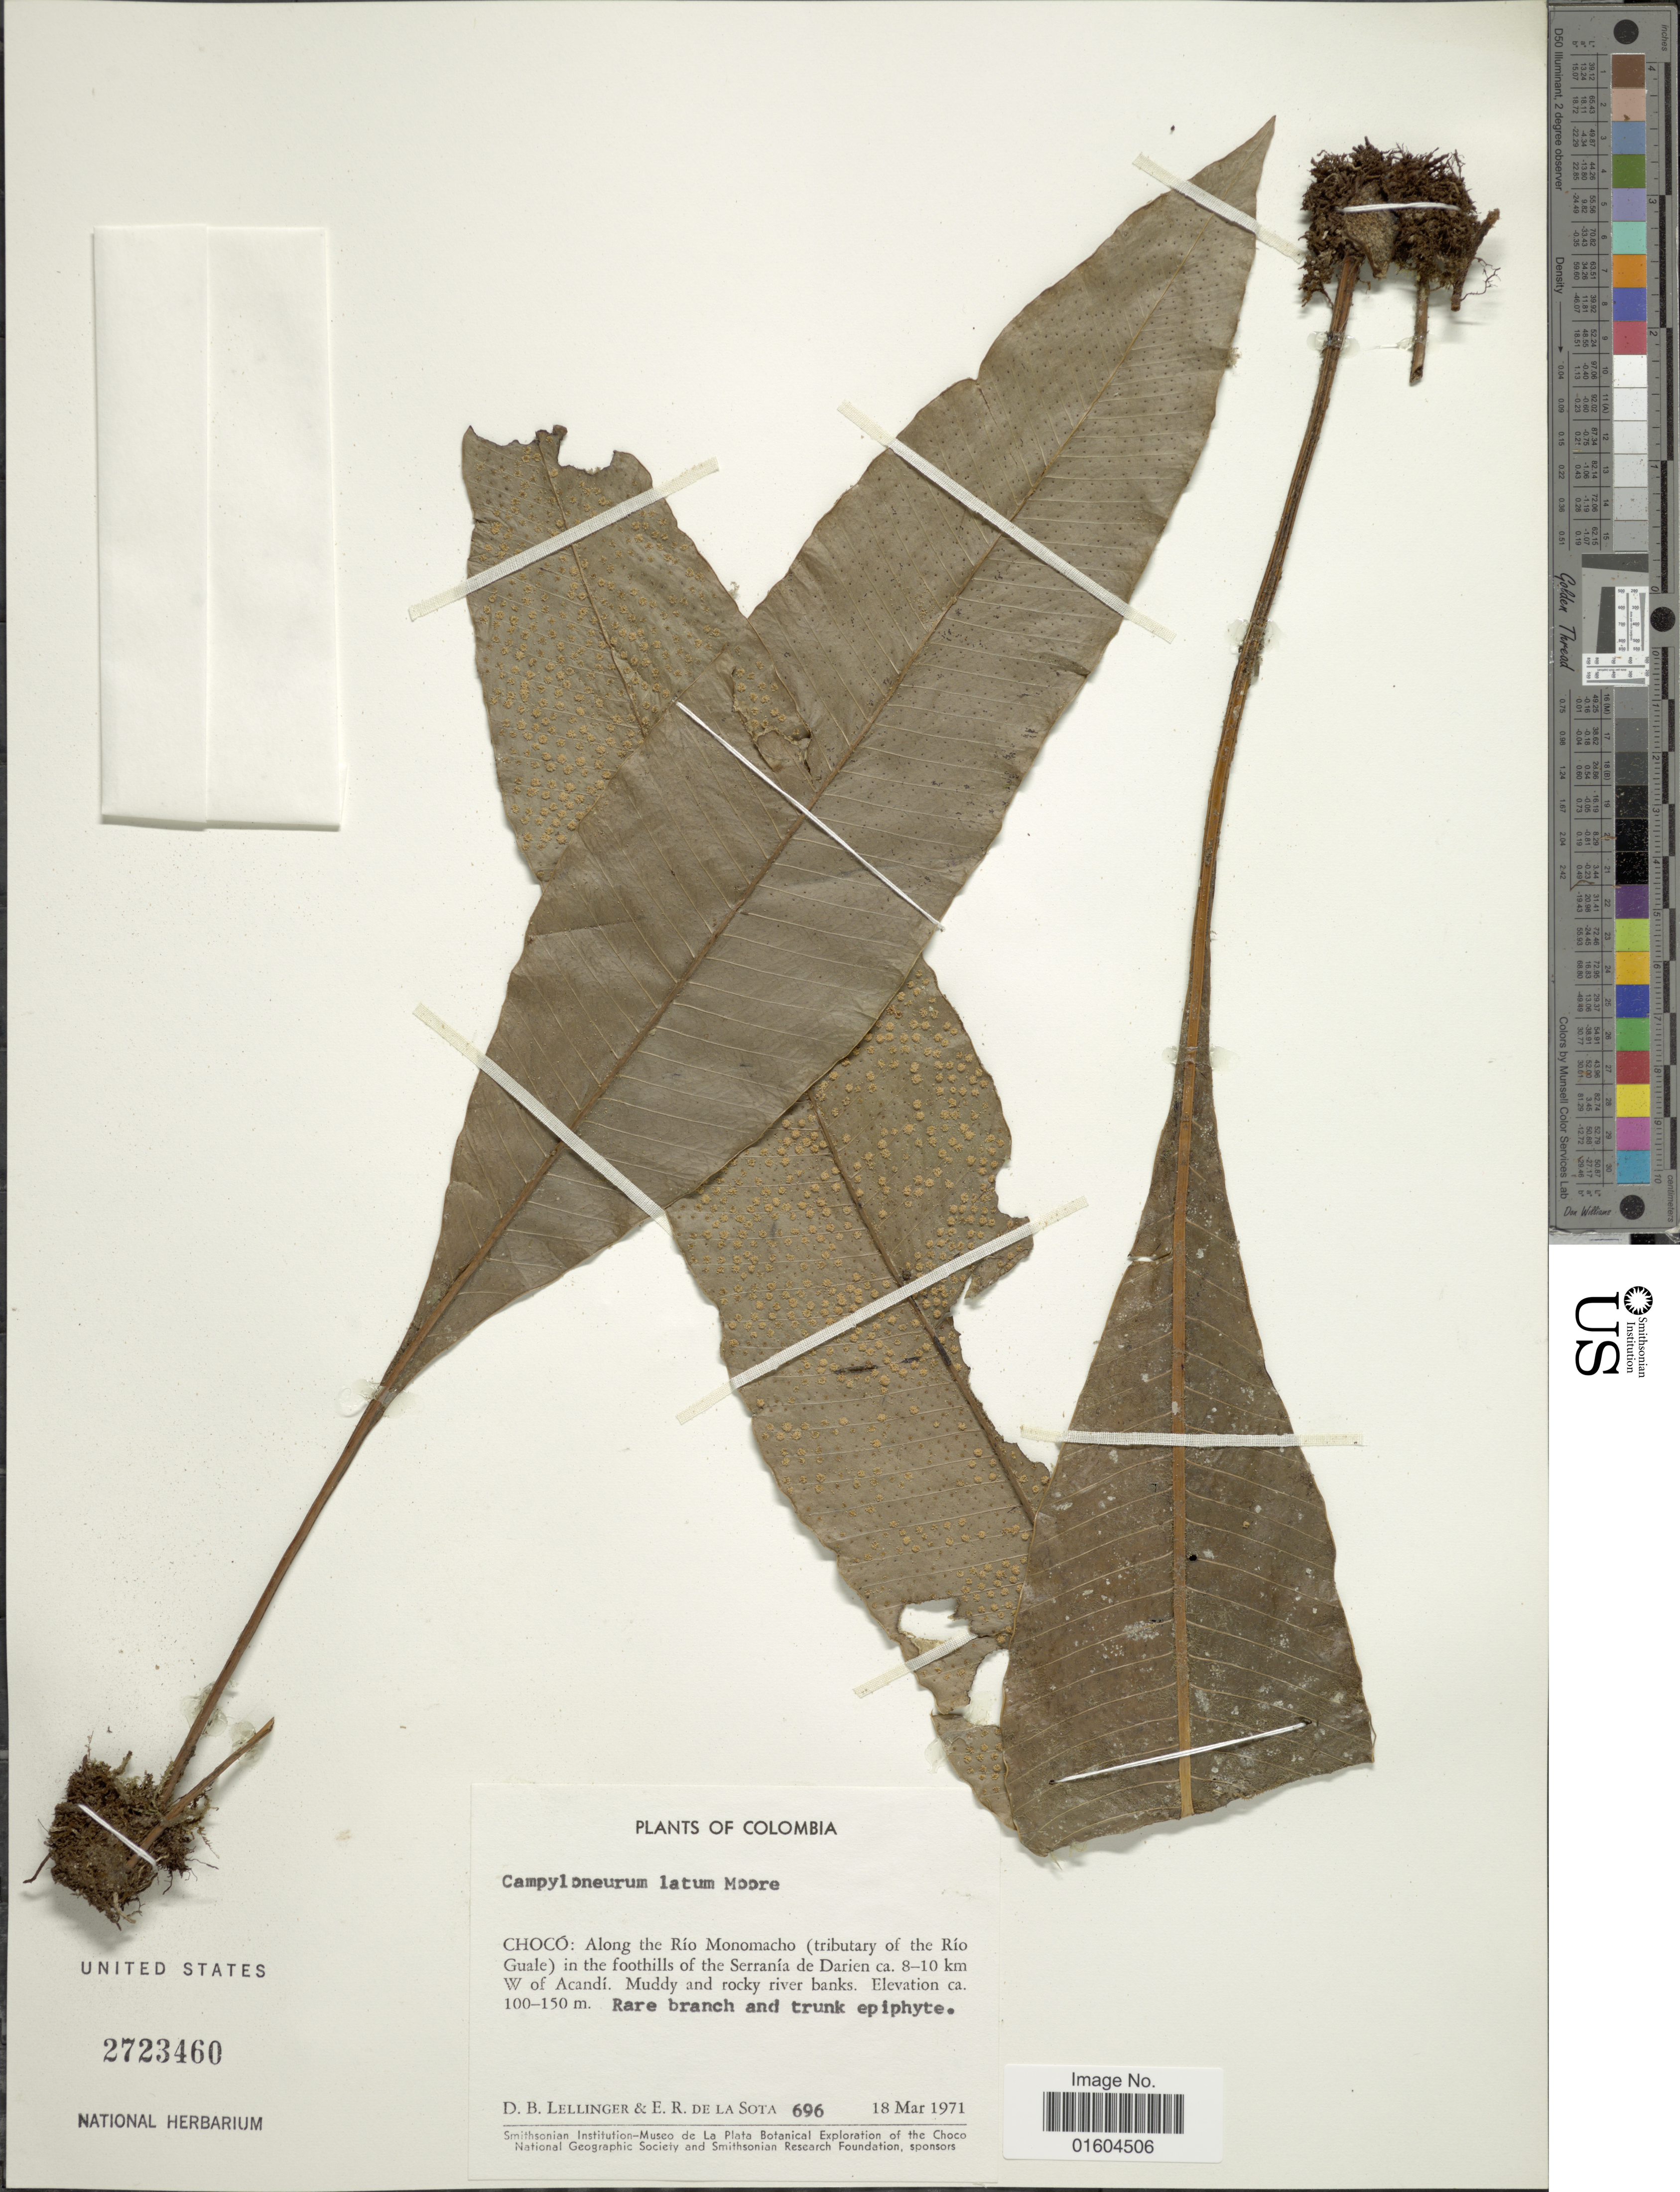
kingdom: Plantae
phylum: Tracheophyta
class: Polypodiopsida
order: Polypodiales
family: Polypodiaceae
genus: Campyloneurum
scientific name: Campyloneurum latum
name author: T. Moore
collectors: D. B. Lellinger & E. R. de la Sota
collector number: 696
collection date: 1971-03-18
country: Colombia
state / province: Chocó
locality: Colombia, Choco: Alond the Rio Monomacho (tributary of the Rio Guale)in the foothills of the Serrania de Darien ca. 8-10 km W of Acandi. Muddy rocky river banks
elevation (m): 100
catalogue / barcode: US 2723460